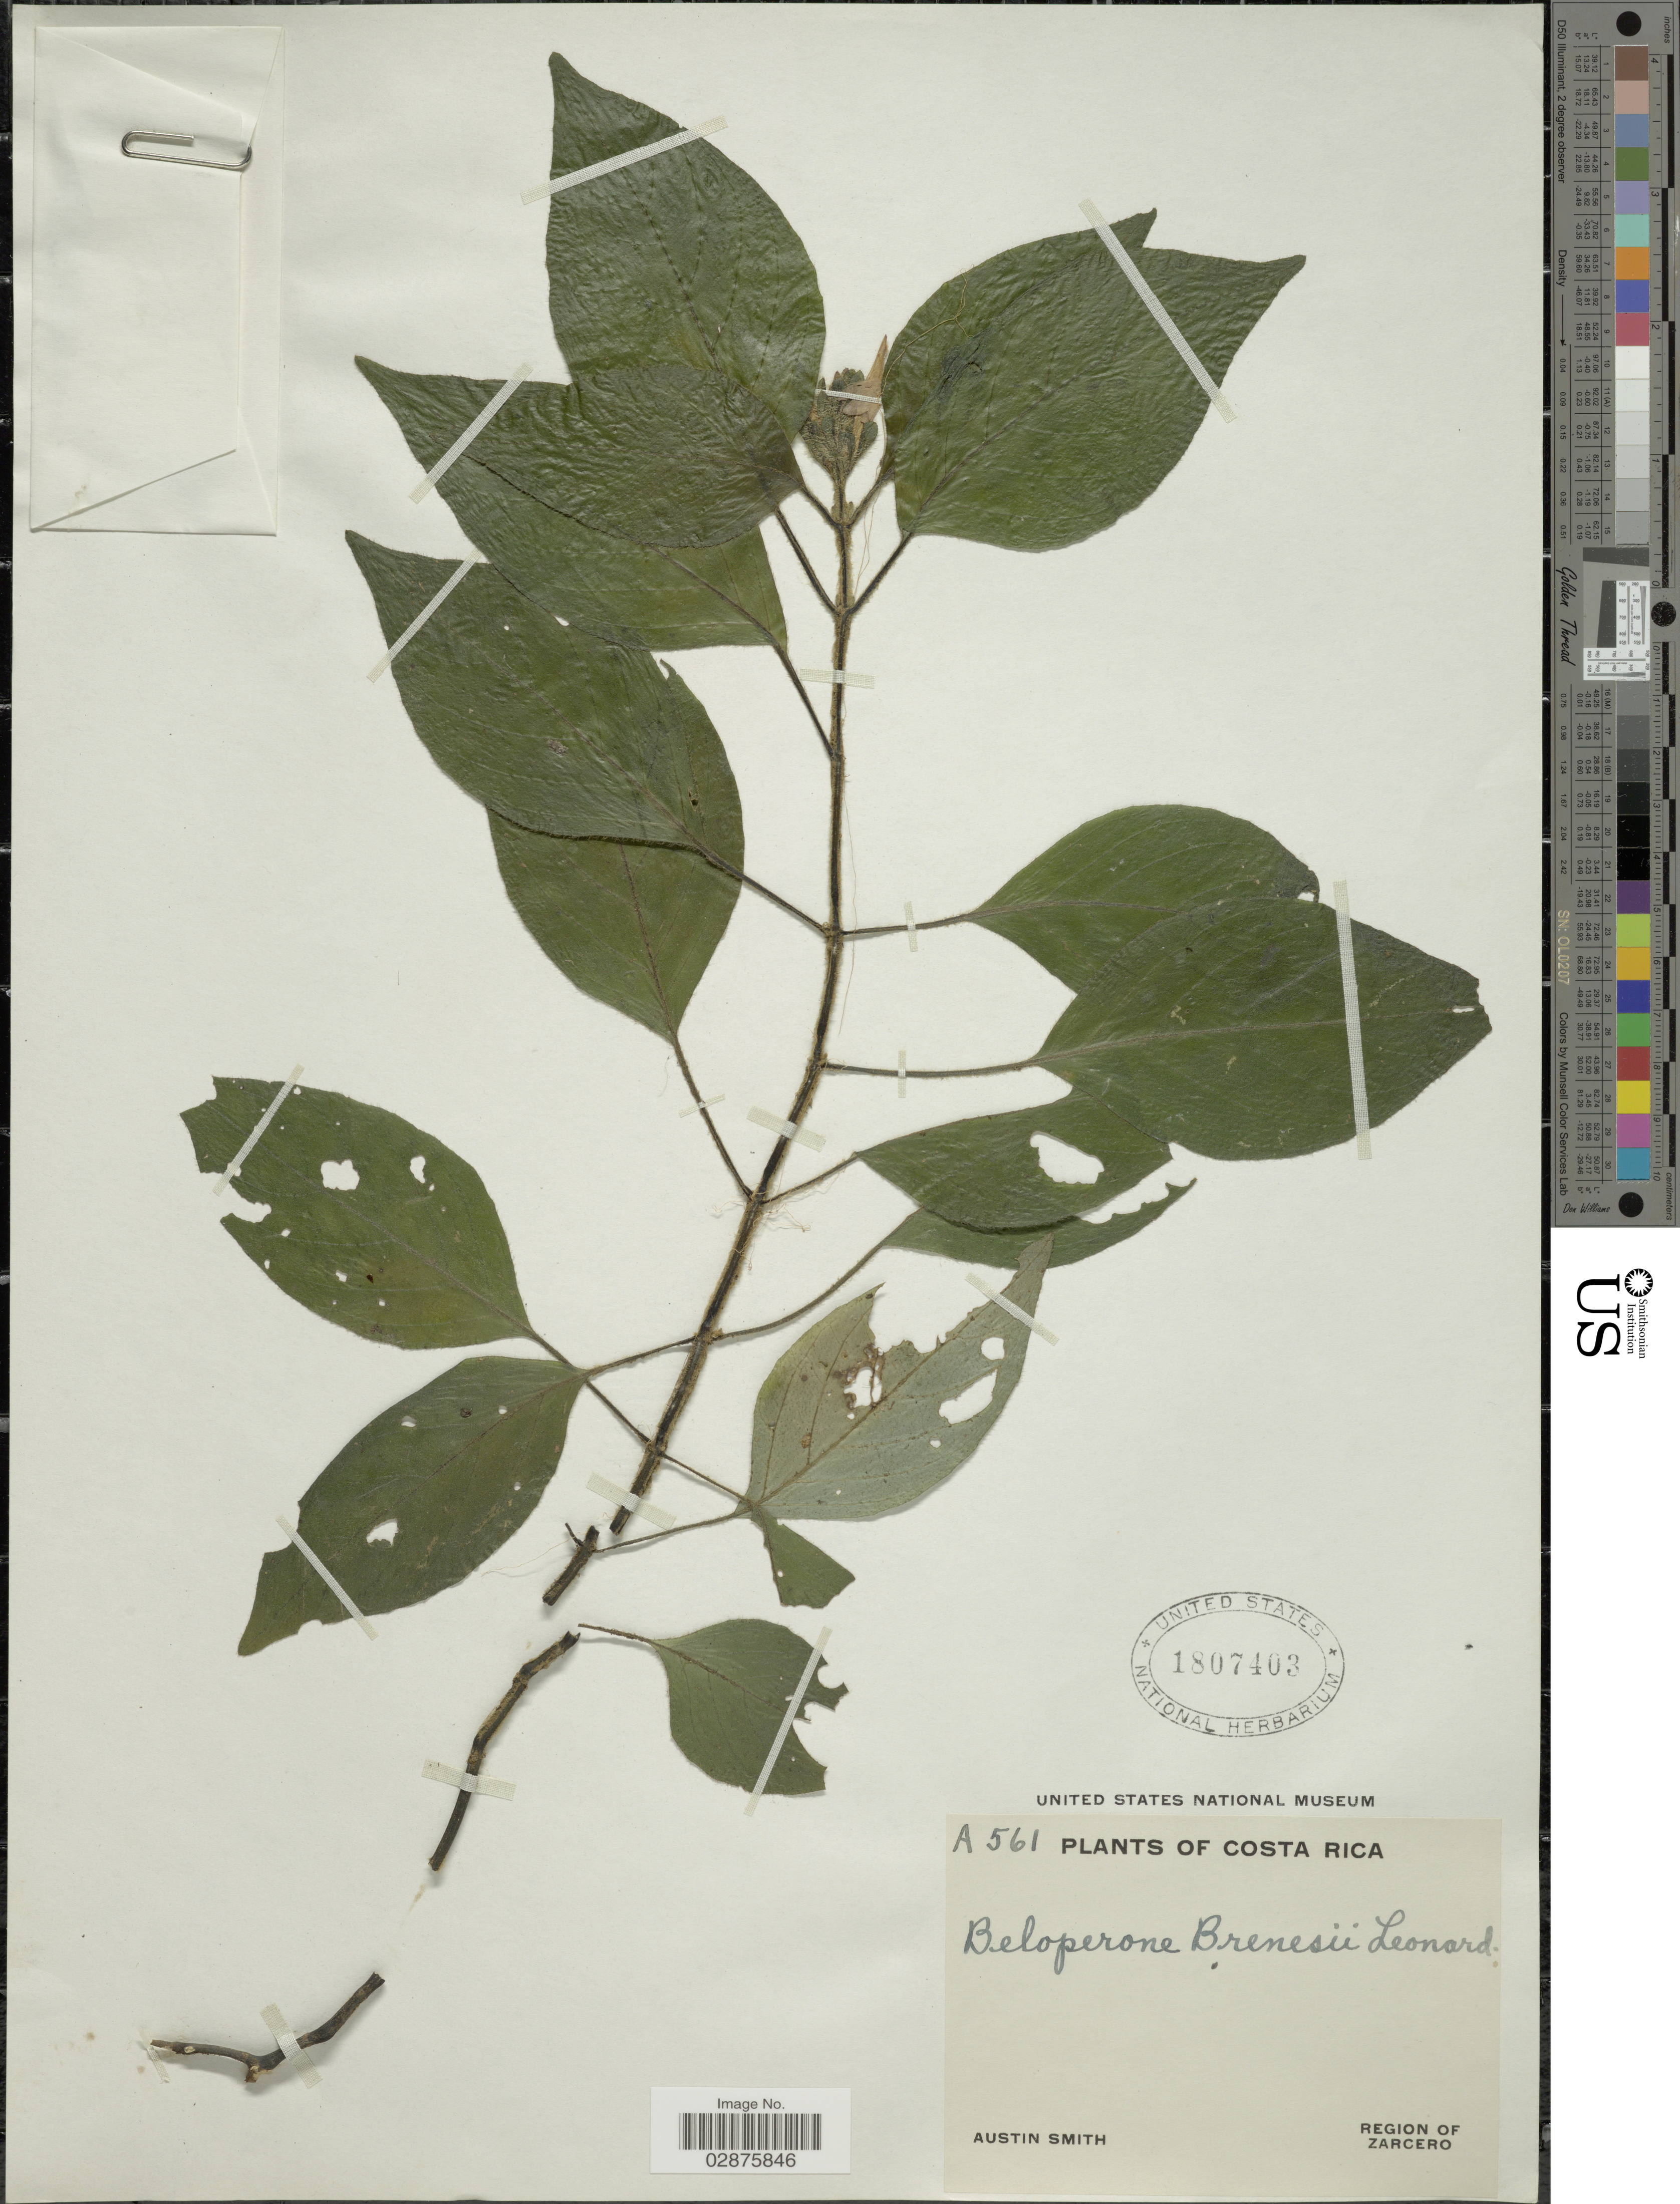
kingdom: Plantae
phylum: Tracheophyta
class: Magnoliopsida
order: Lamiales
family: Acanthaceae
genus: Justicia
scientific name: Justicia brenesii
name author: (Leonard) D.N. Gibson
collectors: Aust P. Smith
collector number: A561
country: Costa Rica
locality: Region of Zarcero.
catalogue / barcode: US 1807403